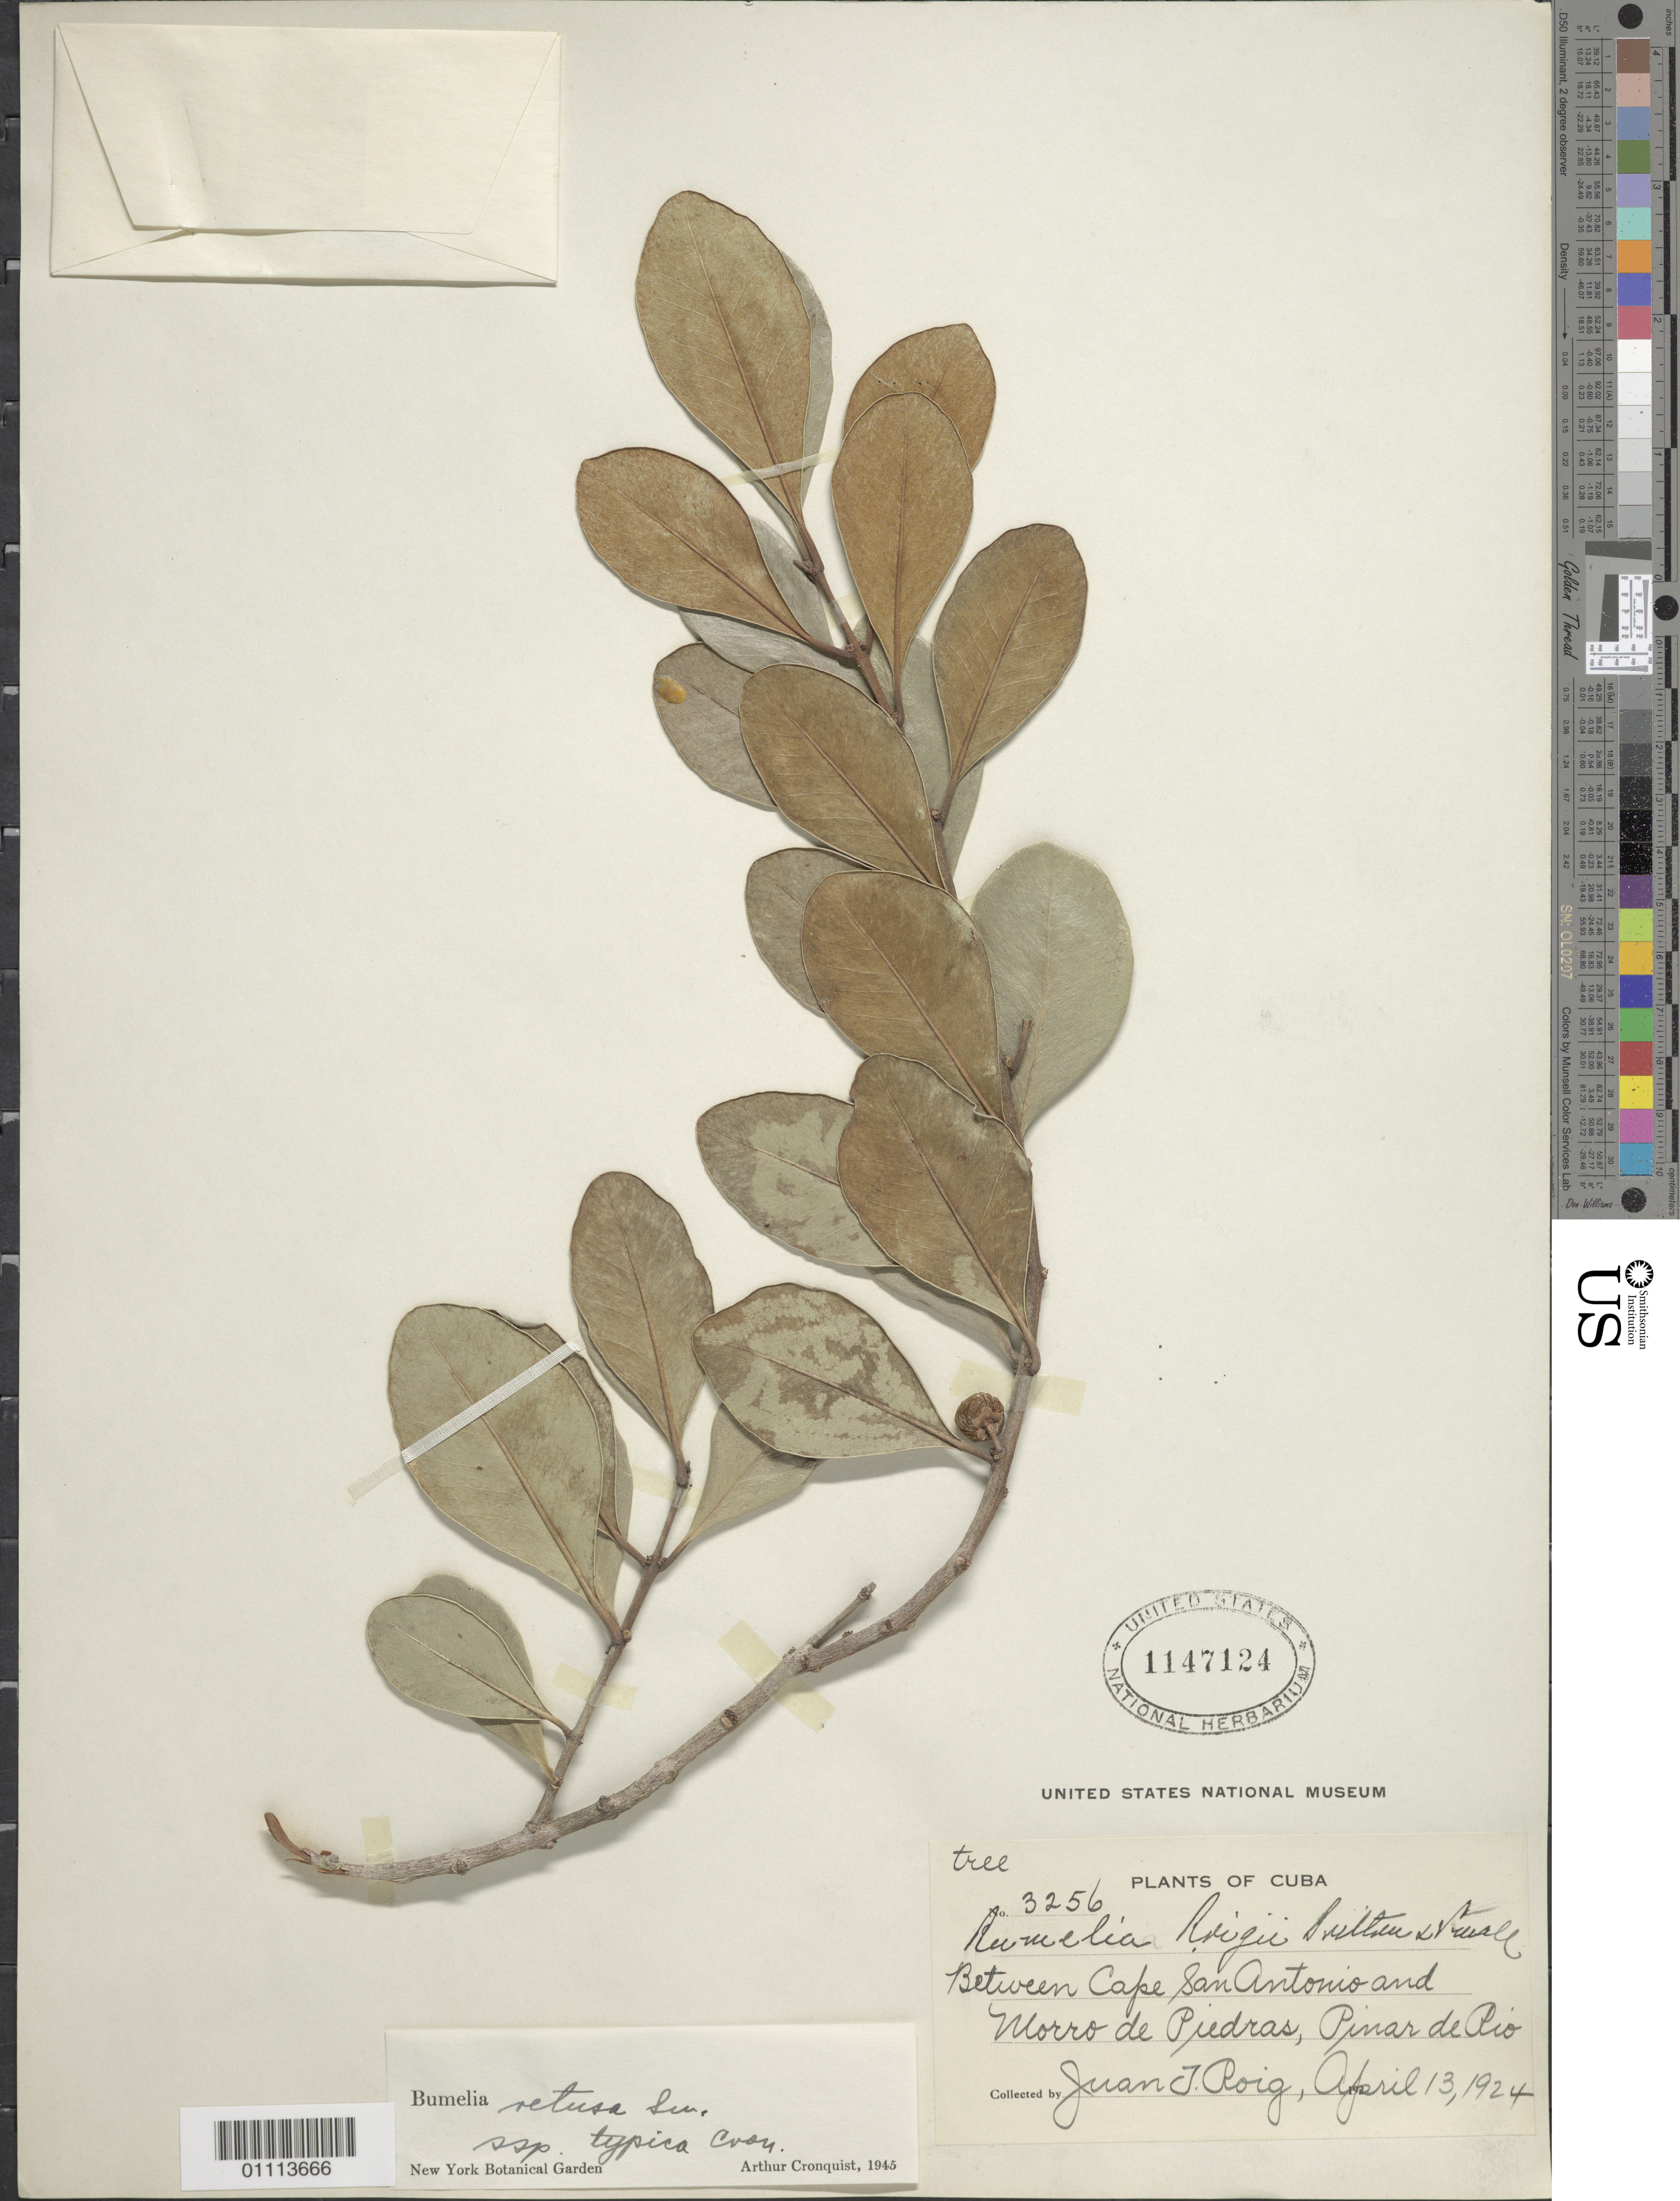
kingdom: Plantae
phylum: Tracheophyta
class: Magnoliopsida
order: Ericales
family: Sapotaceae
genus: Sideroxylon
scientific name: Sideroxylon americanum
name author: (Mill.) T.D. Penn.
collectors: J. Roig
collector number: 3256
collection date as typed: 13 Apr 1924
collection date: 1924-04-13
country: Cuba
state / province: Pinar del Rio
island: Cuba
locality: Between Cape San Antonio and Morro de Piedras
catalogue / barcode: US 1147124